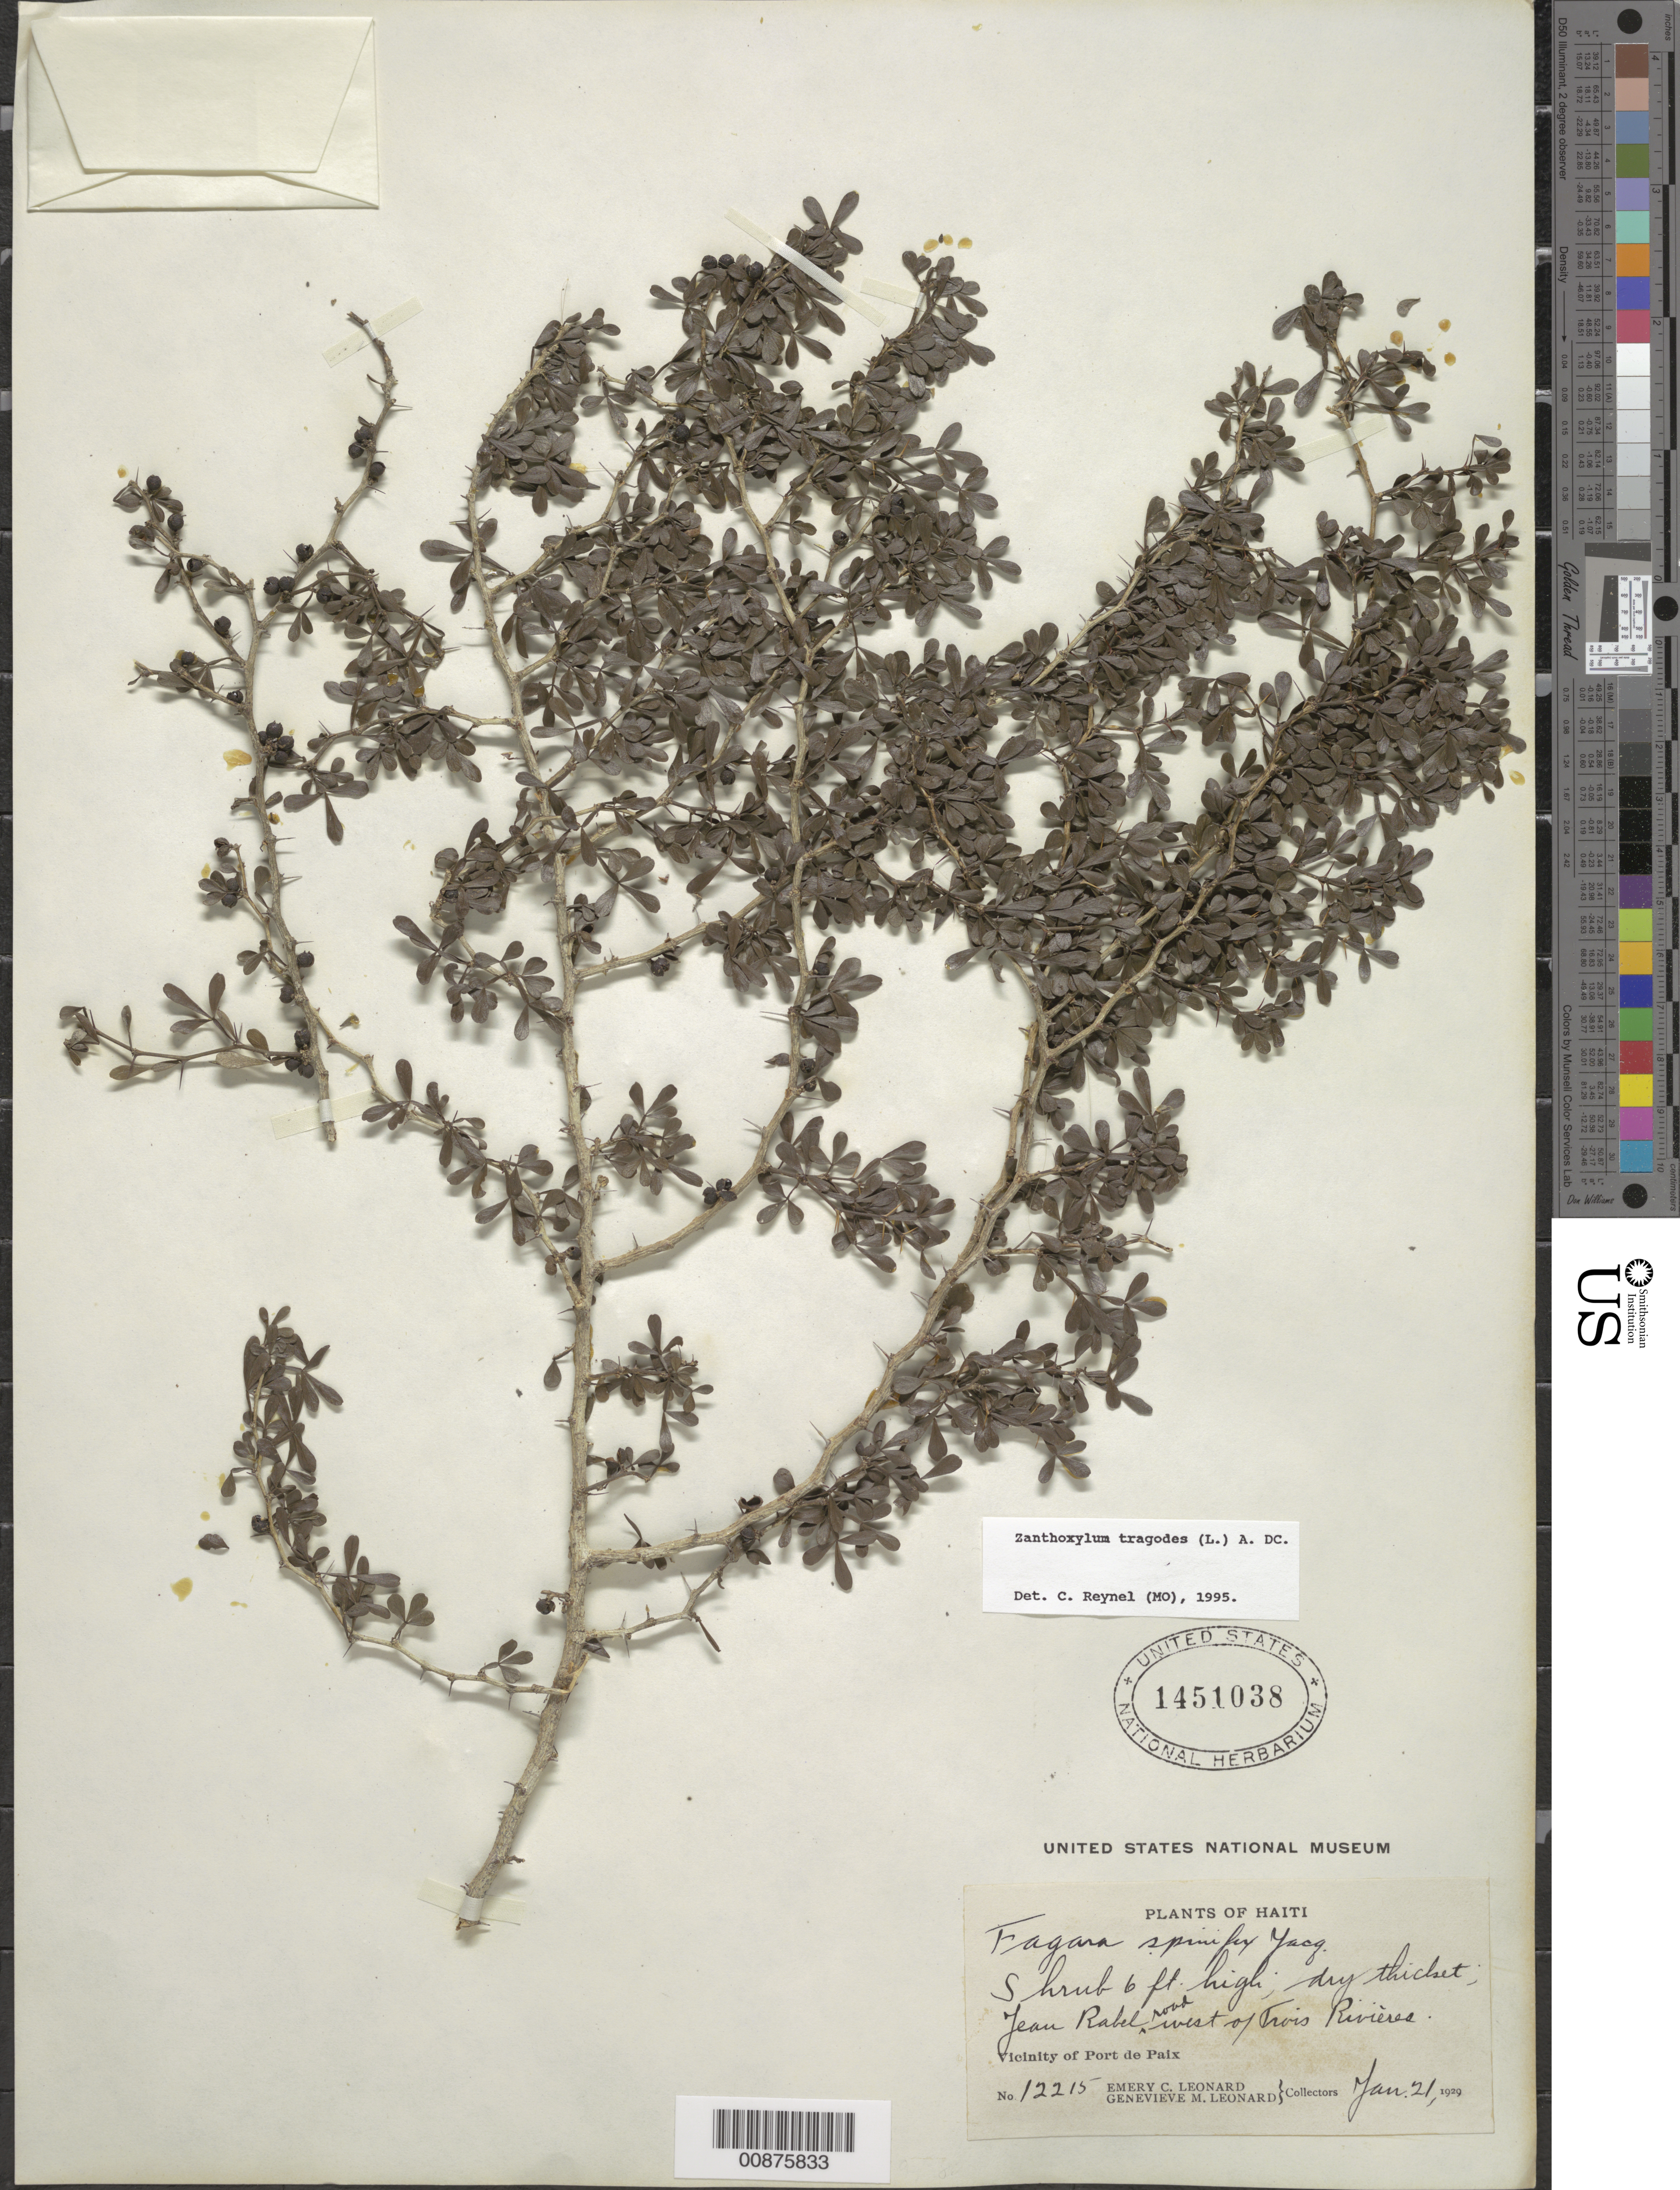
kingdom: Plantae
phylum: Tracheophyta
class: Magnoliopsida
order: Sapindales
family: Rutaceae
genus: Zanthoxylum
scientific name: Zanthoxylum tragodes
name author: (L.) DC.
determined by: Reynel, Carlos A., (MO), Missouri Botanical Garden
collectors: E. C. Leonard & G. M. Leonard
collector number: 12215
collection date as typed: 21 Jan 1929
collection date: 1929-01-21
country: Haiti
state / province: Nord-Ouest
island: Hispaniola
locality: Vicinity of Port de Paix, Jean Rabel road, W of Trois Rivières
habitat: Dry thicket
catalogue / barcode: US 1451038